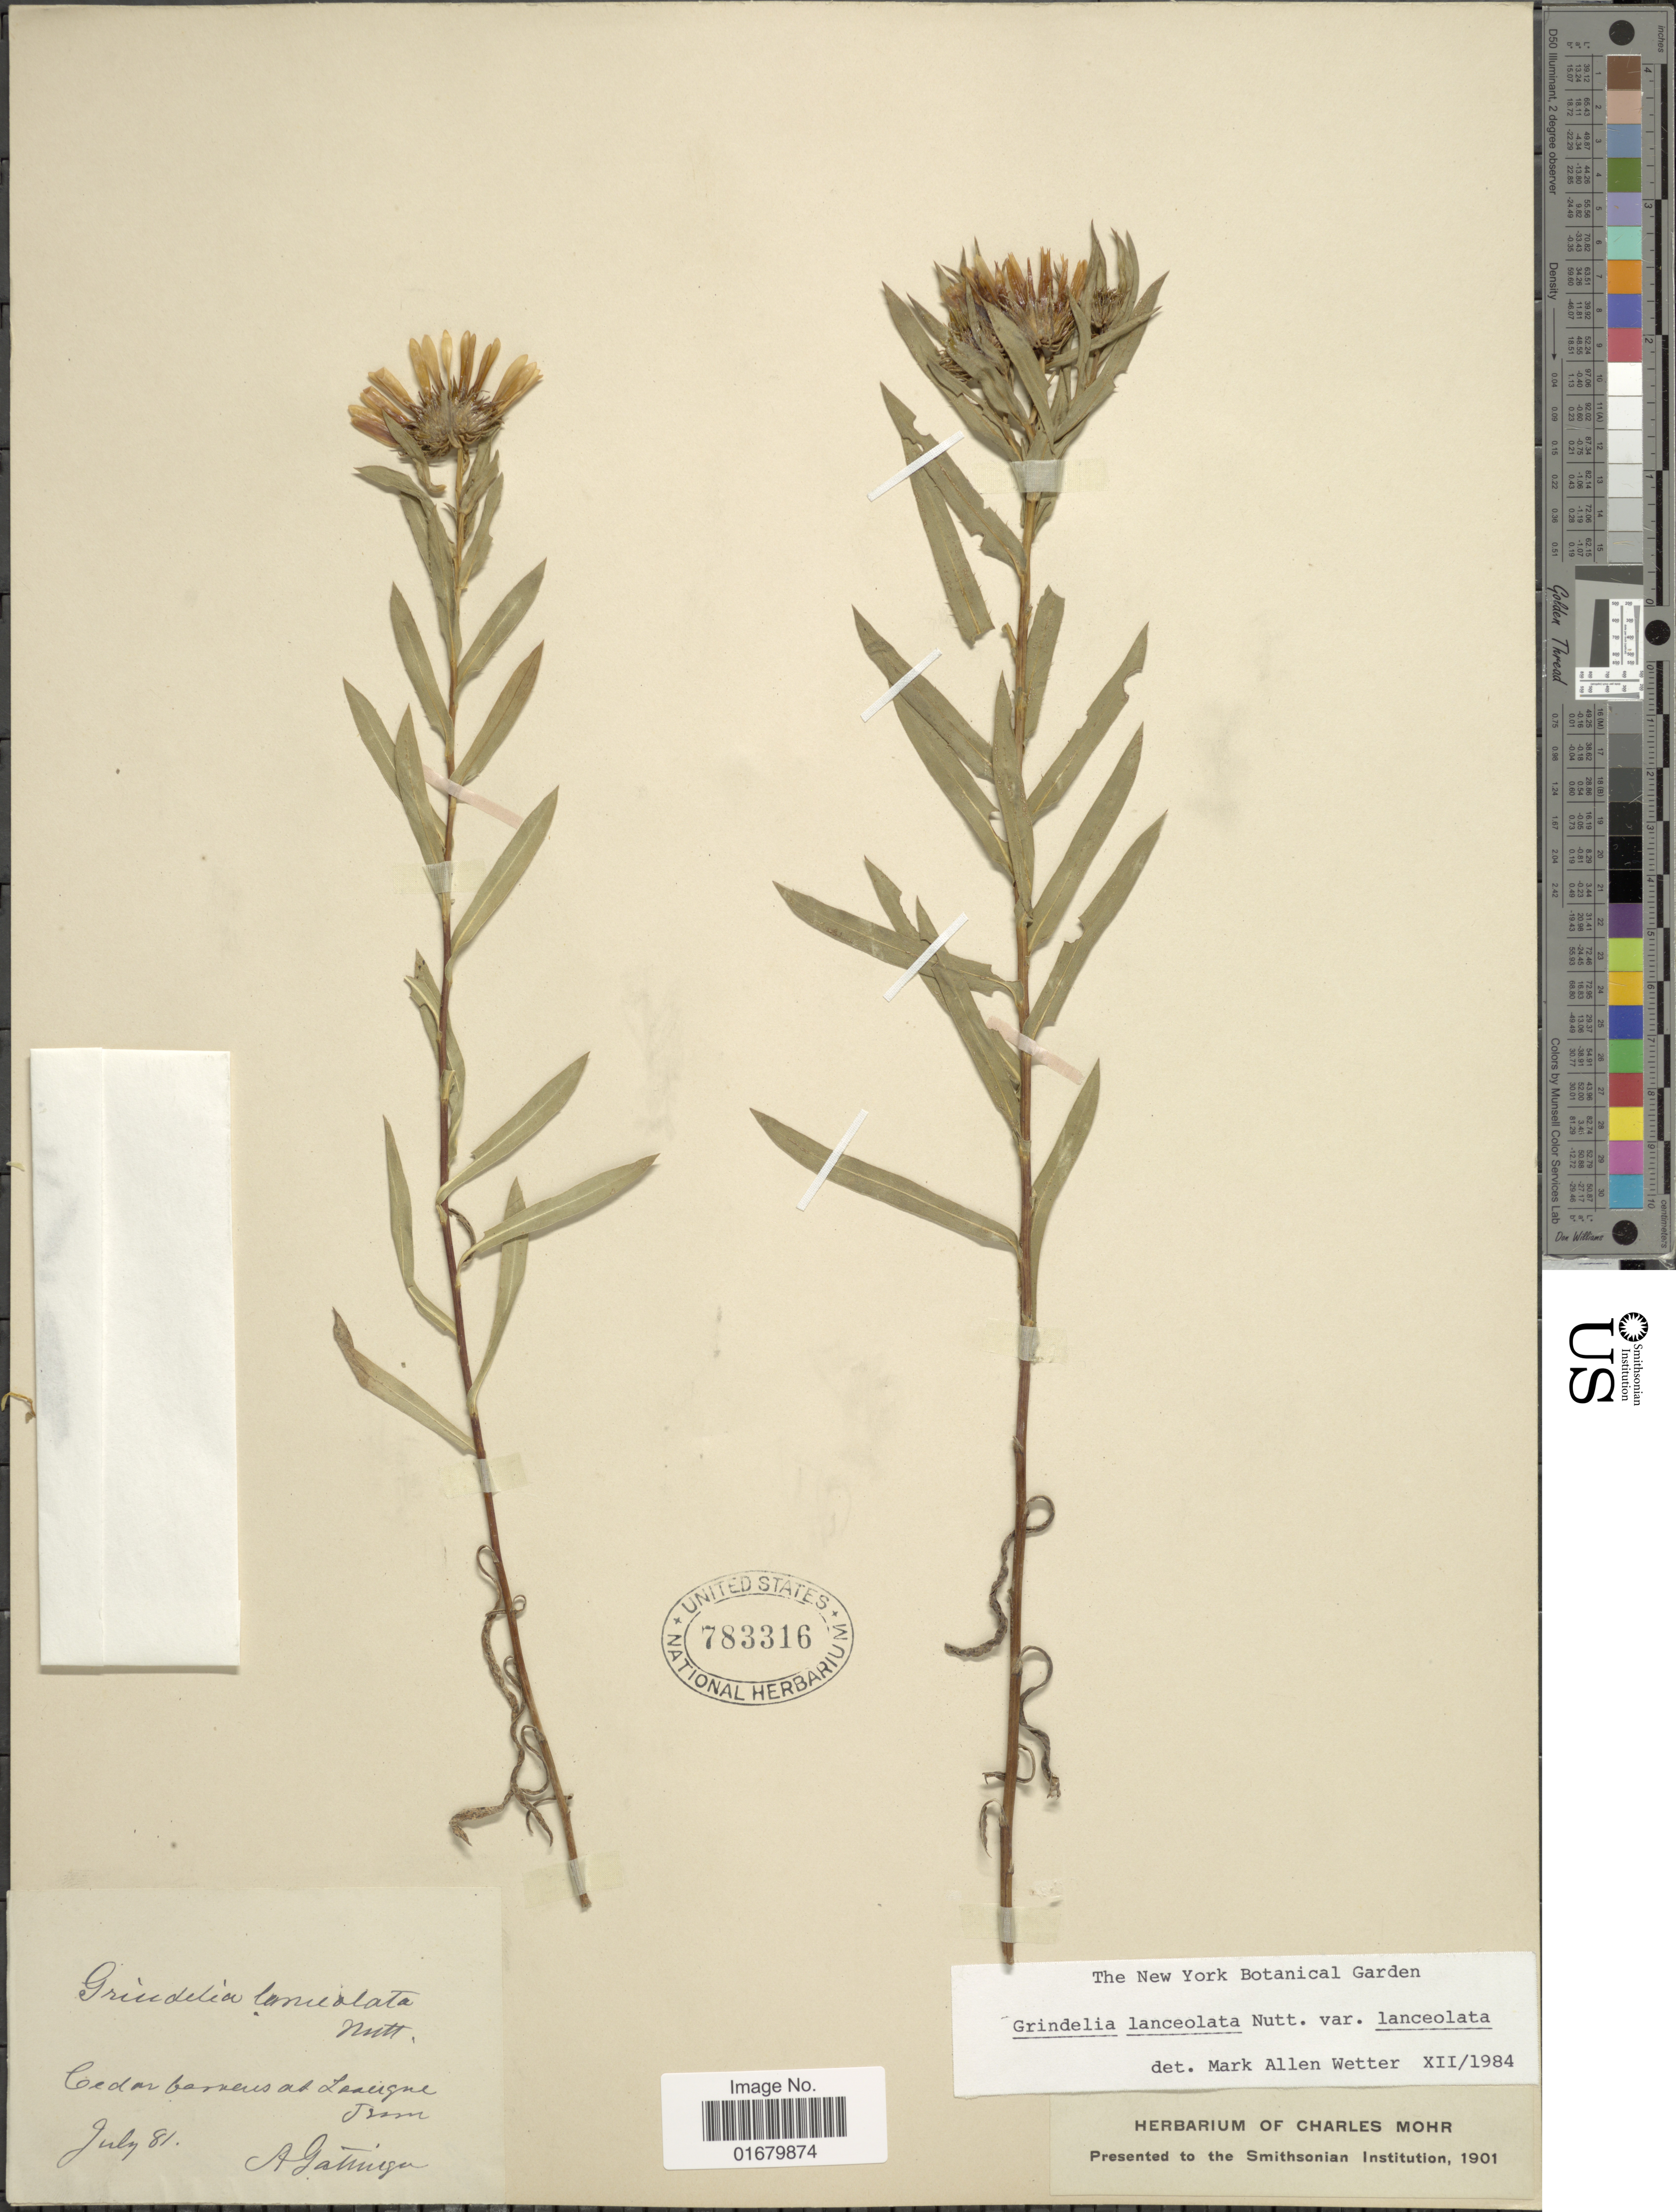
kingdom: Plantae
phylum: Tracheophyta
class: Magnoliopsida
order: Asterales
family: Asteraceae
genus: Grindelia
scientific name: Grindelia lanceolata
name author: Nutt.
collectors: A. Gattinger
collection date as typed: Transcribed d/m/y: /7/81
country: United States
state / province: Tennessee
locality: Cedar barrens at Lavergne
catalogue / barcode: US 783316